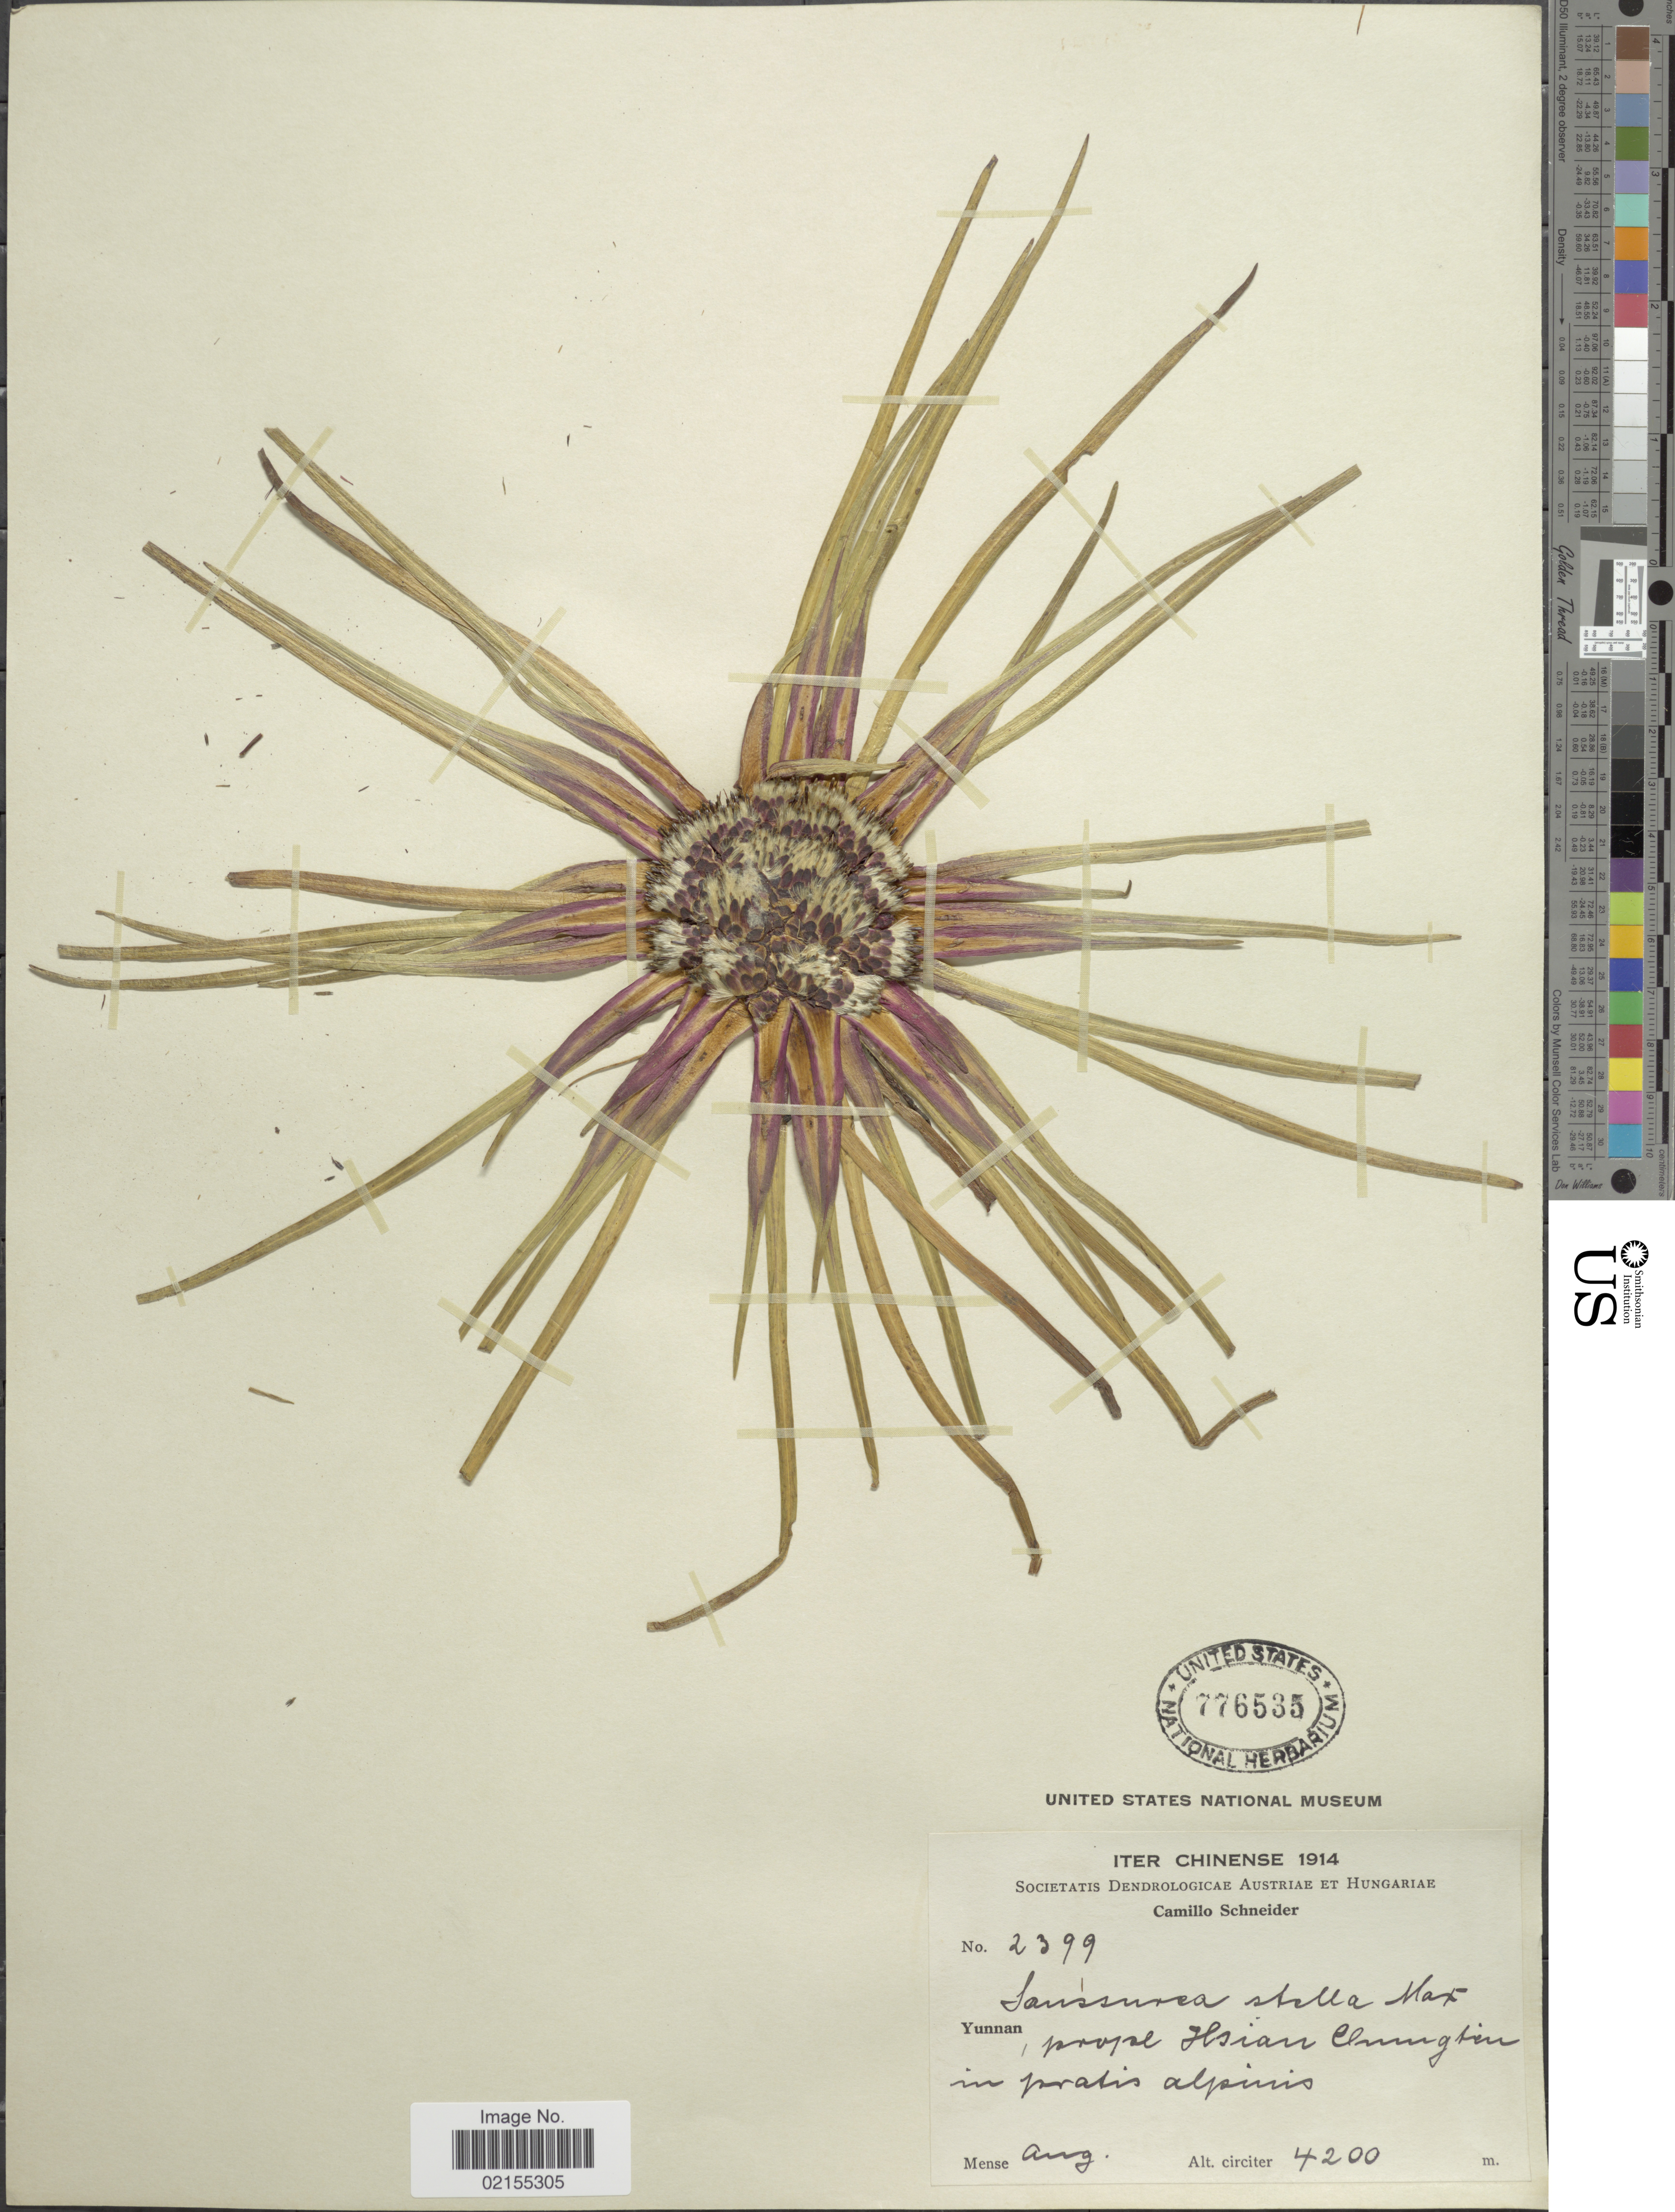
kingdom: Plantae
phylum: Tracheophyta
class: Magnoliopsida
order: Asterales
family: Asteraceae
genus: Saussurea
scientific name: Saussurea stella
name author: Maxim.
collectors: C. K. Schneider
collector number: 2399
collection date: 1914-08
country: China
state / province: Yunnan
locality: Iter Chinense, Yunnan, prope Hsiam Clumington in pratis alpinis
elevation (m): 4200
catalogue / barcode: US 776535